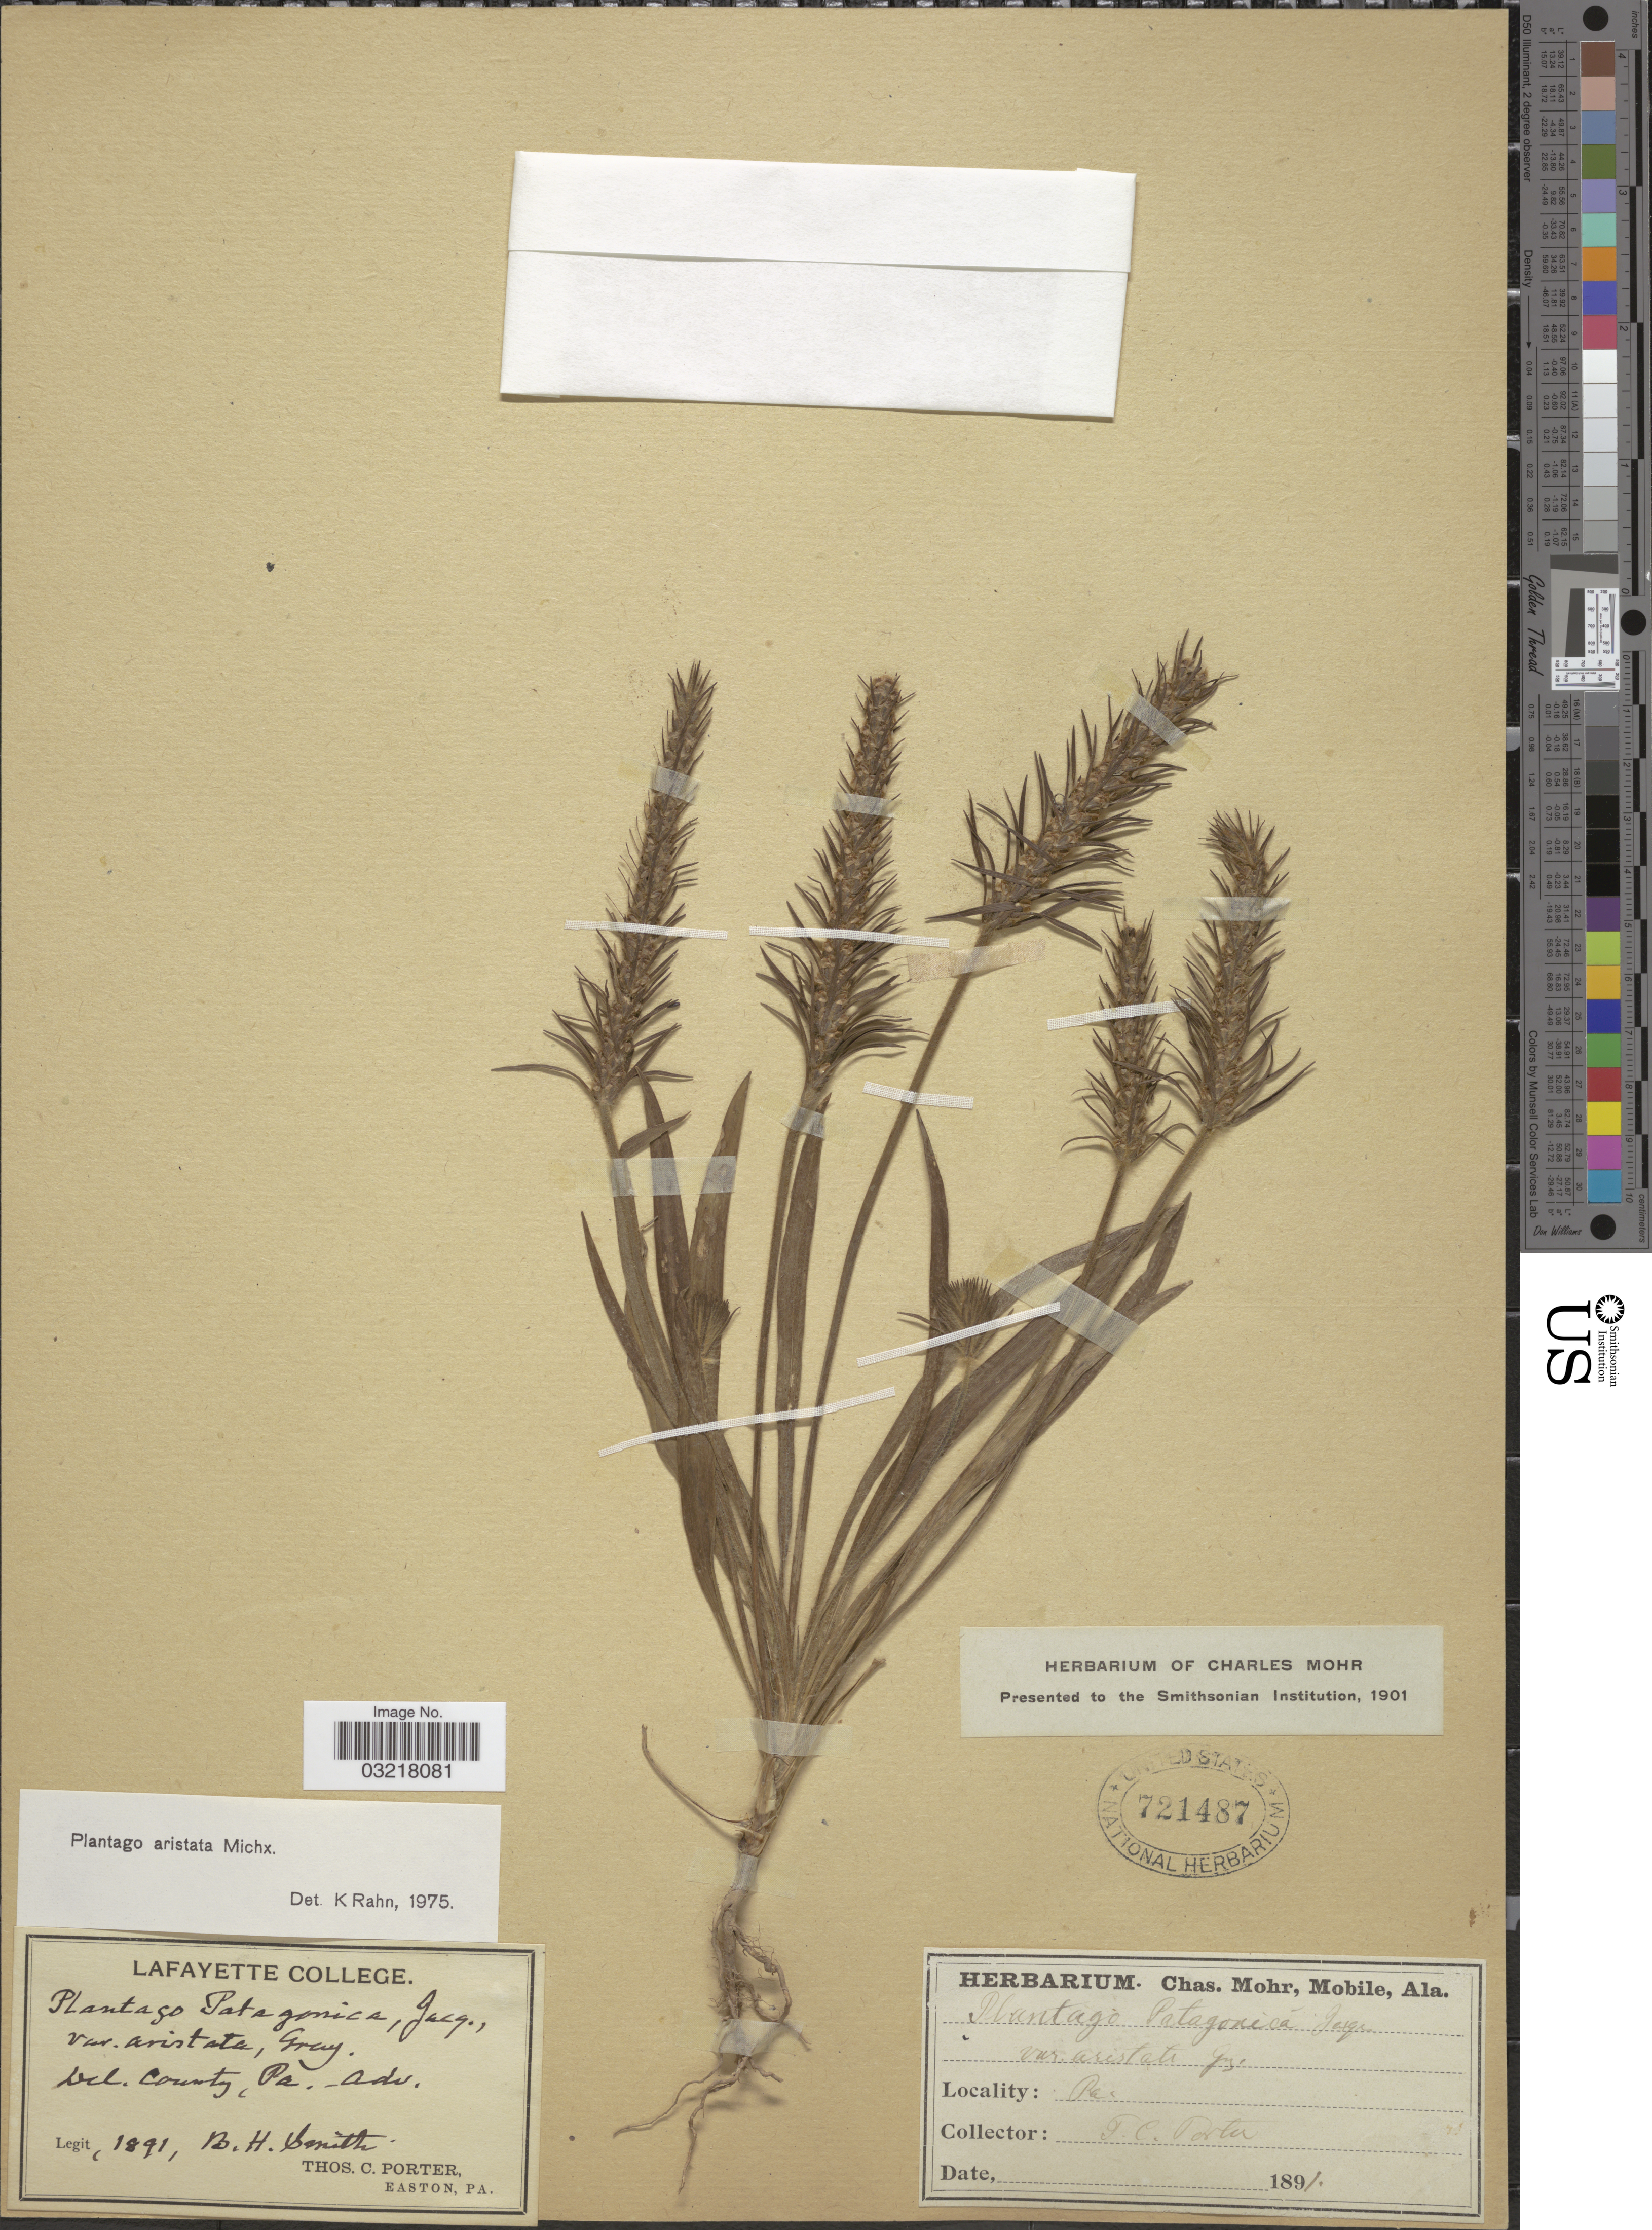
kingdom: Plantae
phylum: Tracheophyta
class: Magnoliopsida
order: Lamiales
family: Plantaginaceae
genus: Plantago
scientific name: Plantago aristata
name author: Michx.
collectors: B. H. Smith & T. Porter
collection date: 1891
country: United States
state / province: Pennsylvania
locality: Del. County, Pa.-Adv.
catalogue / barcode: US 721487